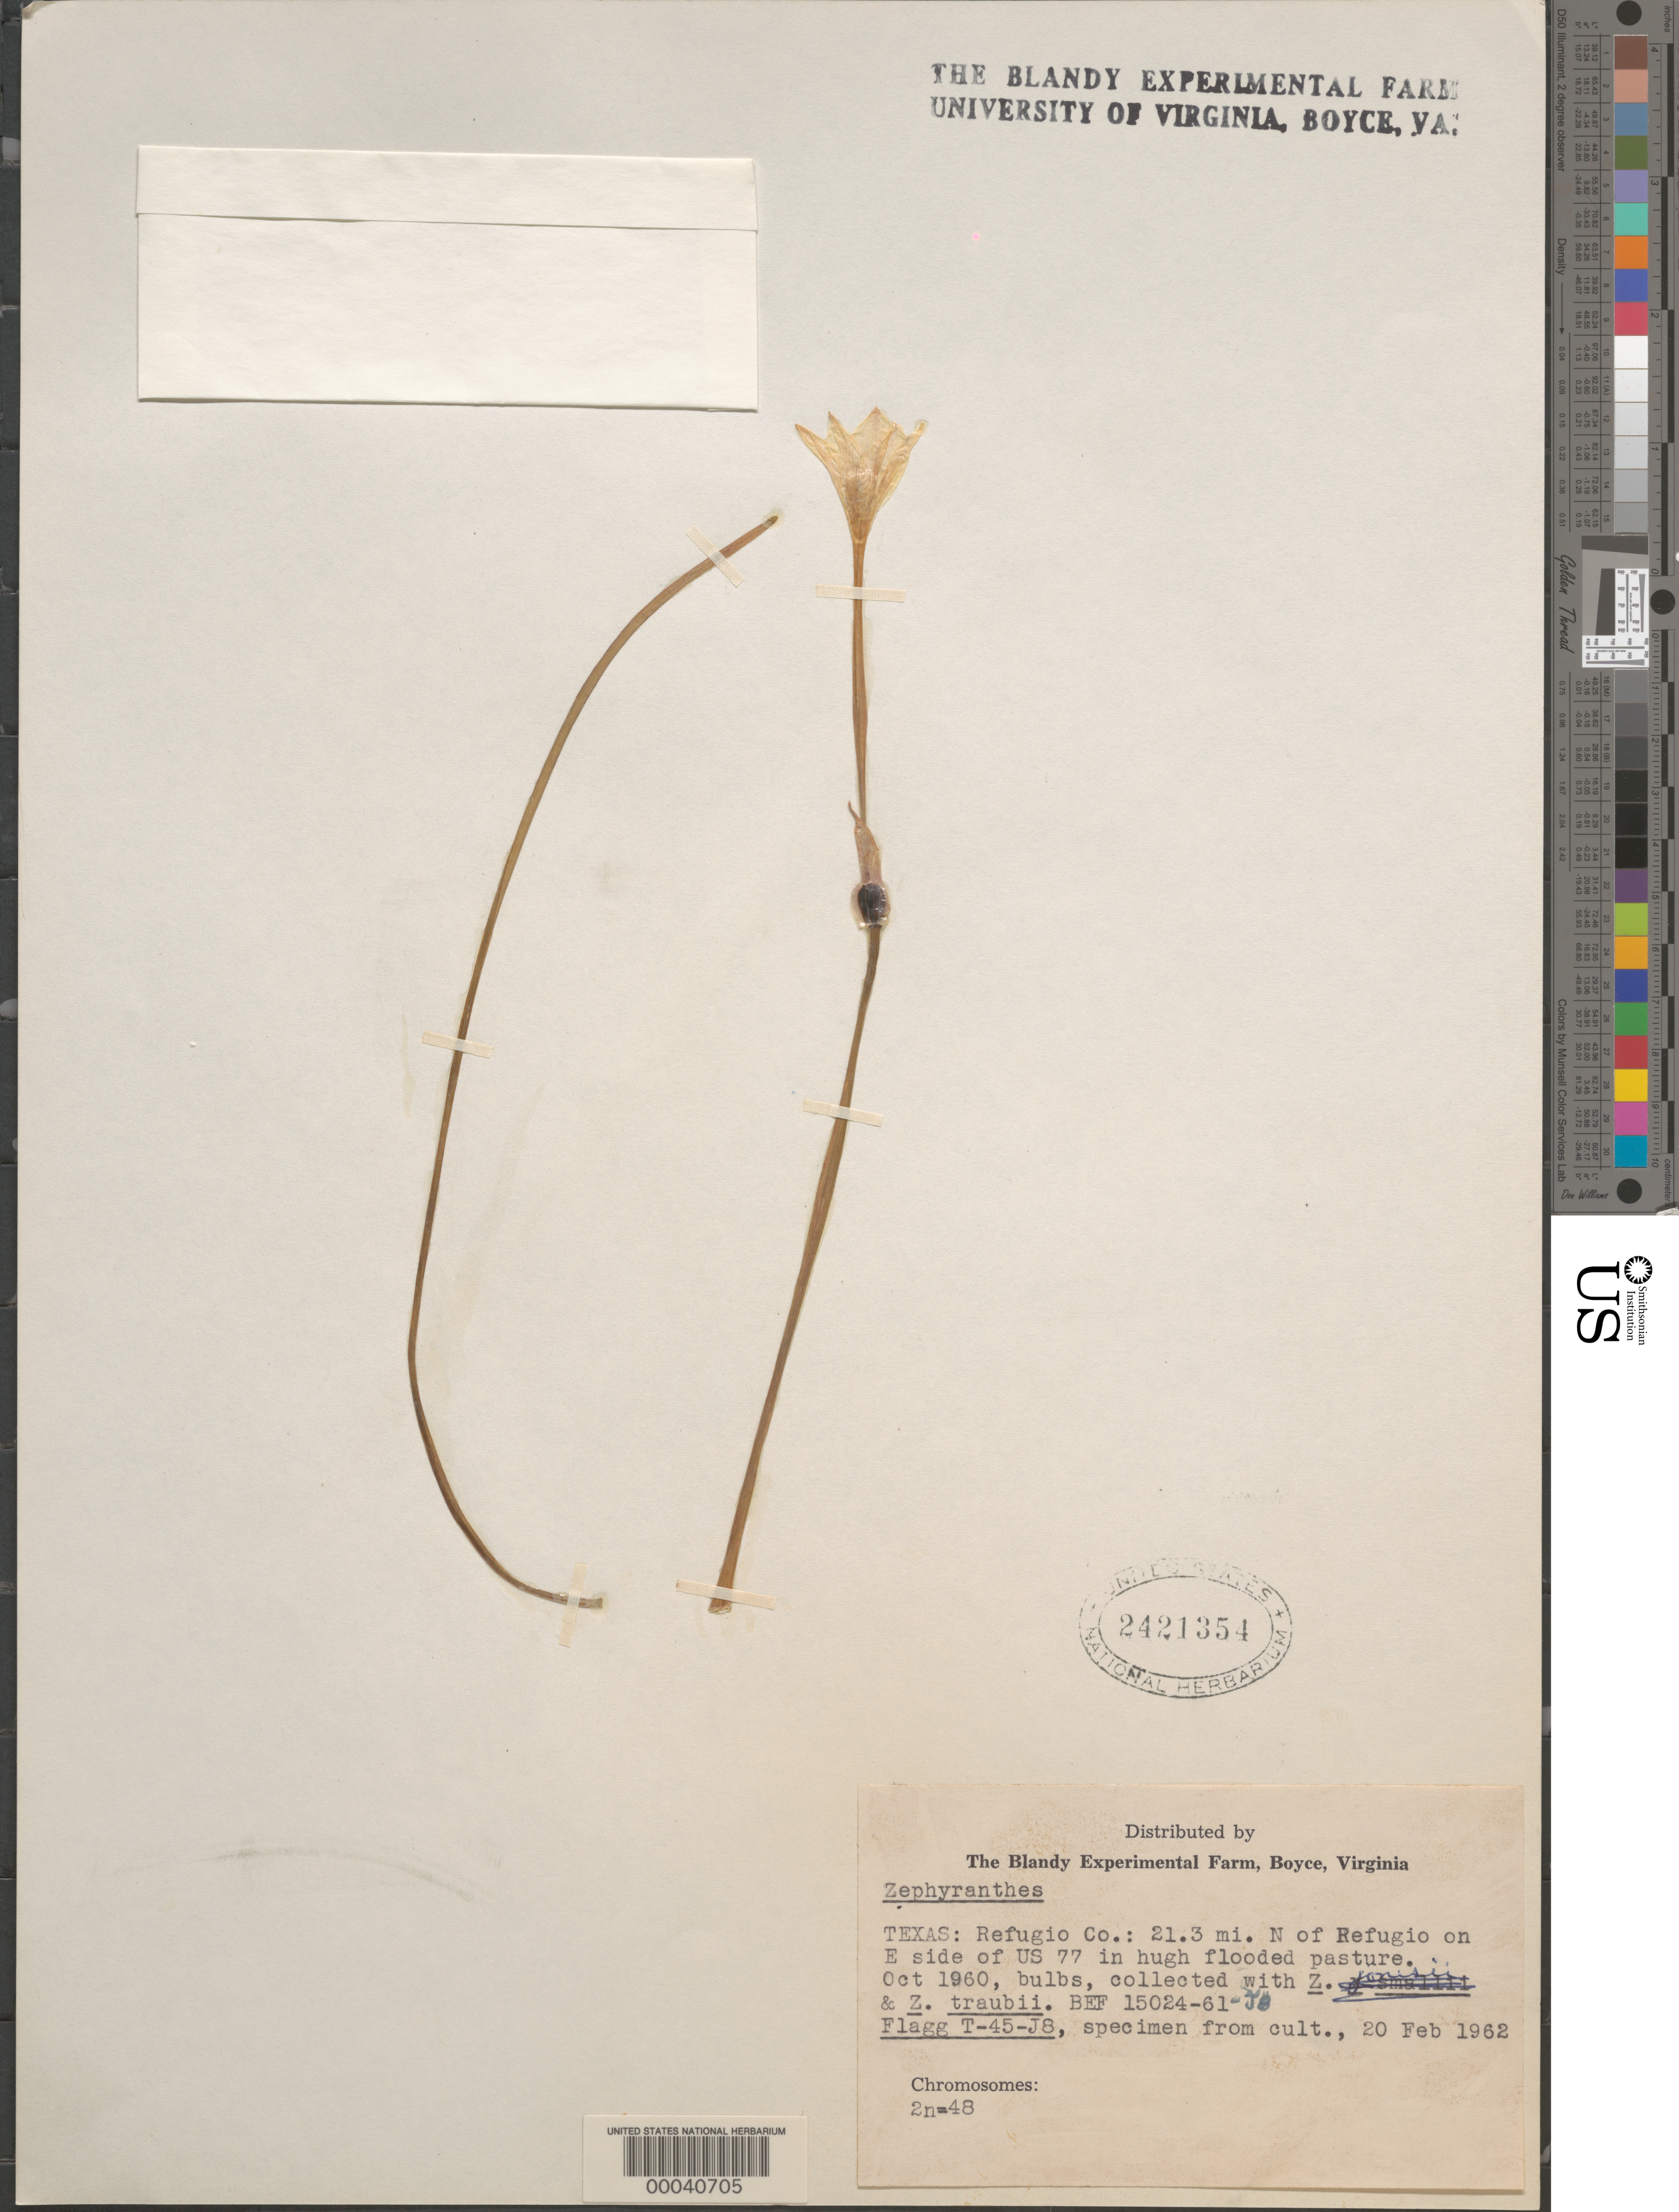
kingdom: Plantae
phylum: Tracheophyta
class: Liliopsida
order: Asparagales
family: Amaryllidaceae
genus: Zephyranthes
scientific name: Zephyranthes sp.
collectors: R. O. Flagg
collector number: T-45-j8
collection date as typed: Oct 1960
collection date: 1960-10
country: United States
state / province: Texas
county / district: Refugio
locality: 21.3 mi. n of refugio on e side of u.s. 77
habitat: Huge flooded pasture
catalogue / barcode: US 2421354